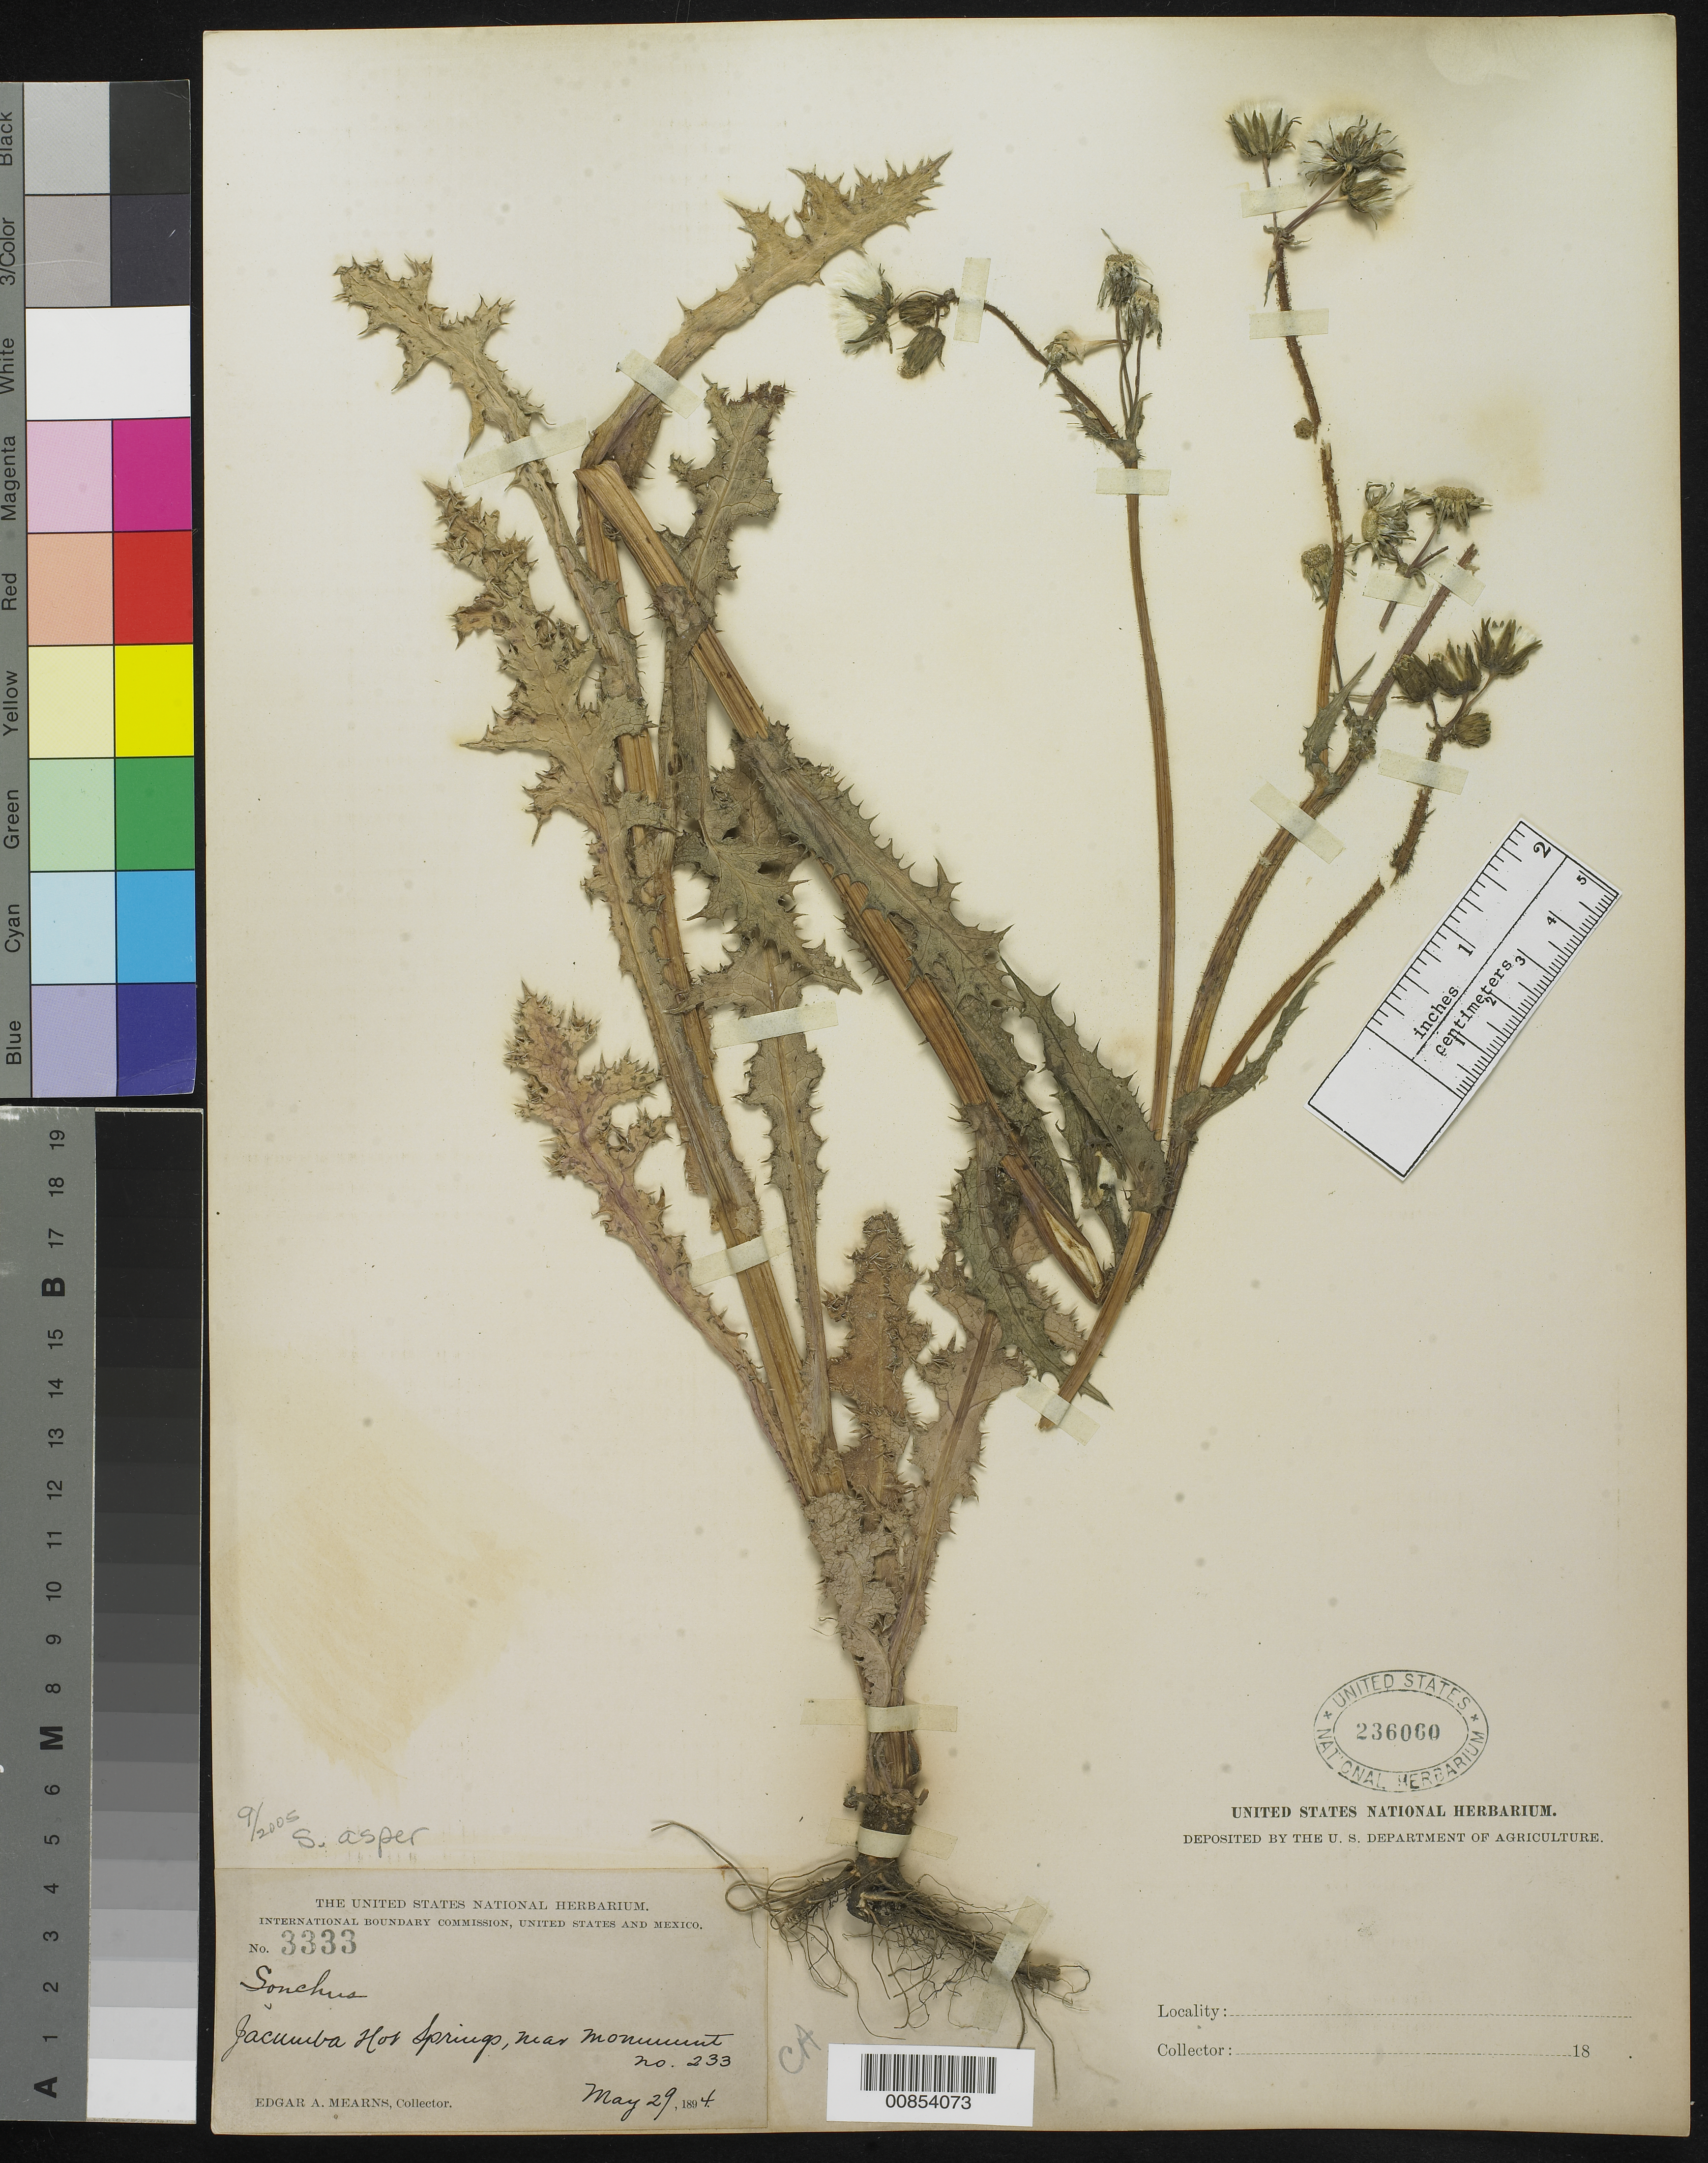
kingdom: Plantae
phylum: Tracheophyta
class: Magnoliopsida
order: Asterales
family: Asteraceae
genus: Sonchus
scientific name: Sonchus asper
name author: (L.) Hill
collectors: E. A. Mearns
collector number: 3333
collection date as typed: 29 May 1894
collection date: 1894-05-29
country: United States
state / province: California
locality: Jacumba Hot Springs, near monument no 233.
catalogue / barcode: US 236060